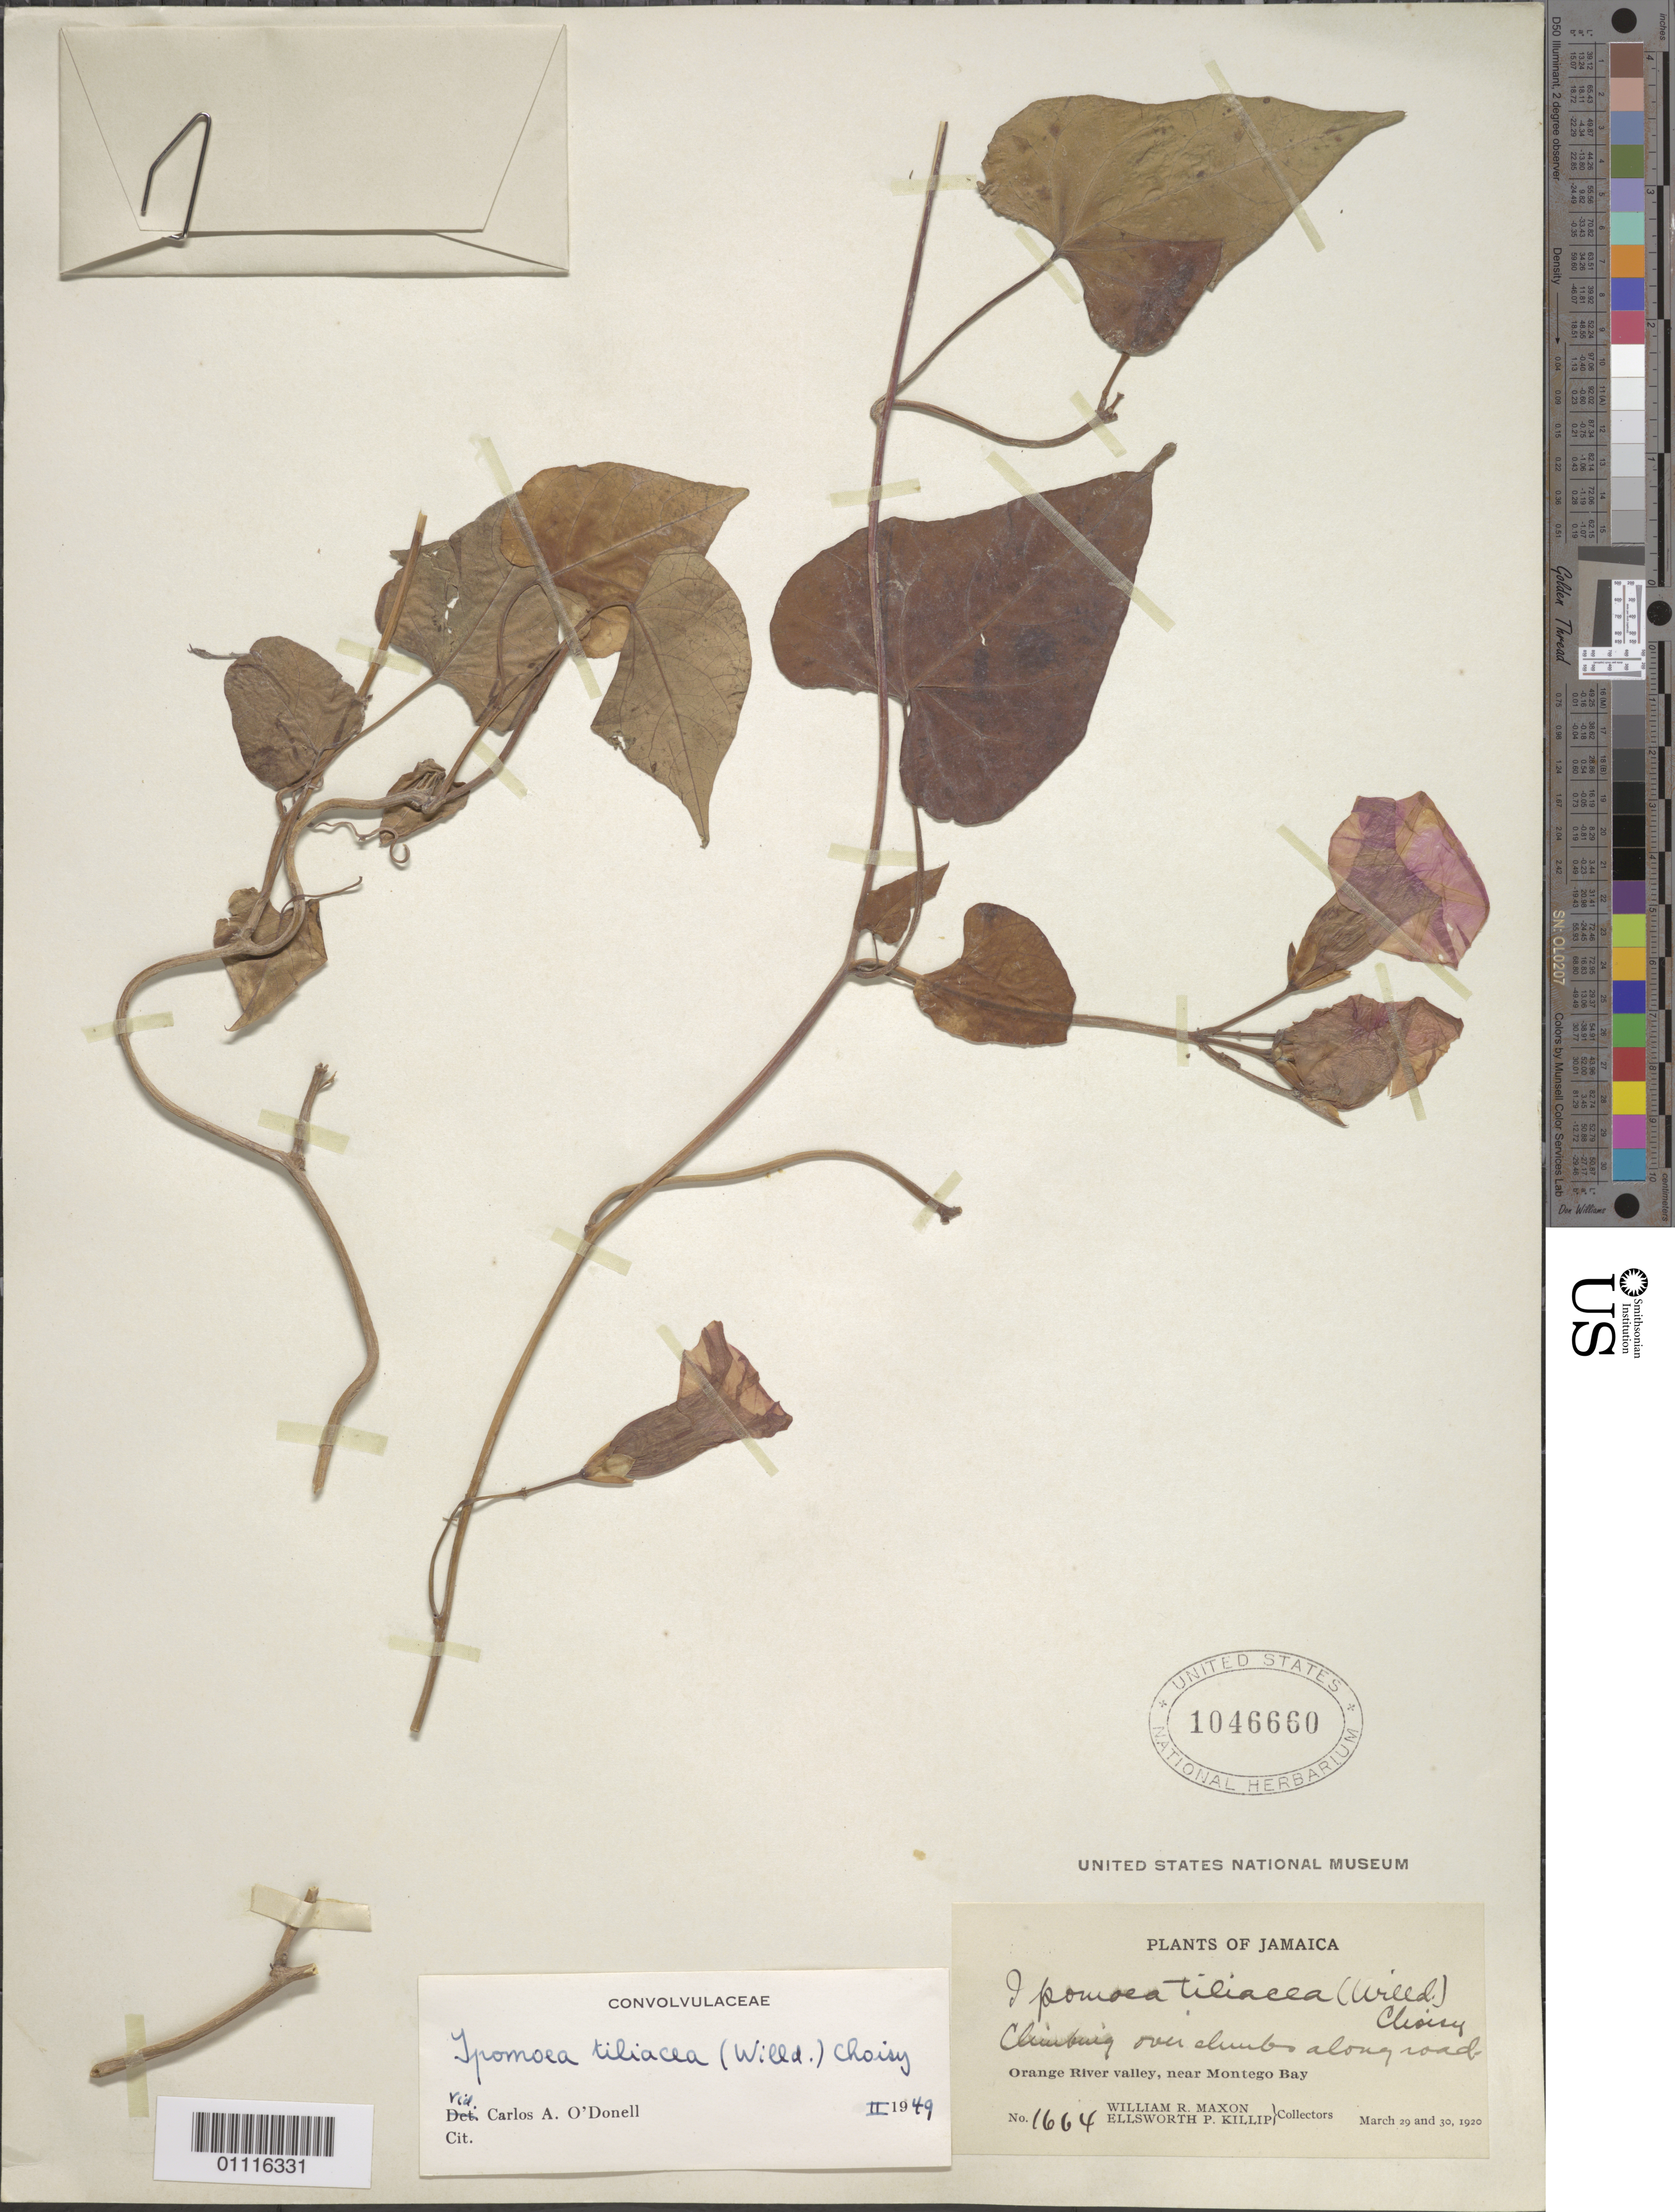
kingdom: Plantae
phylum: Tracheophyta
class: Magnoliopsida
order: Solanales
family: Convolvulaceae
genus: Ipomoea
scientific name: Ipomoea tiliacea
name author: (Willd.) Choisy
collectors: W. R. Maxon & E. P. Killip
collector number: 1664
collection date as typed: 29 Mar 1920 and 30 Mar 1920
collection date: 1920-03-29,1920-03-30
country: Jamaica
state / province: Saint James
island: Jamaica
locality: Orange River valley, near Montego Bay. Climbing over shrubs along road.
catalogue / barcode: US 1046660